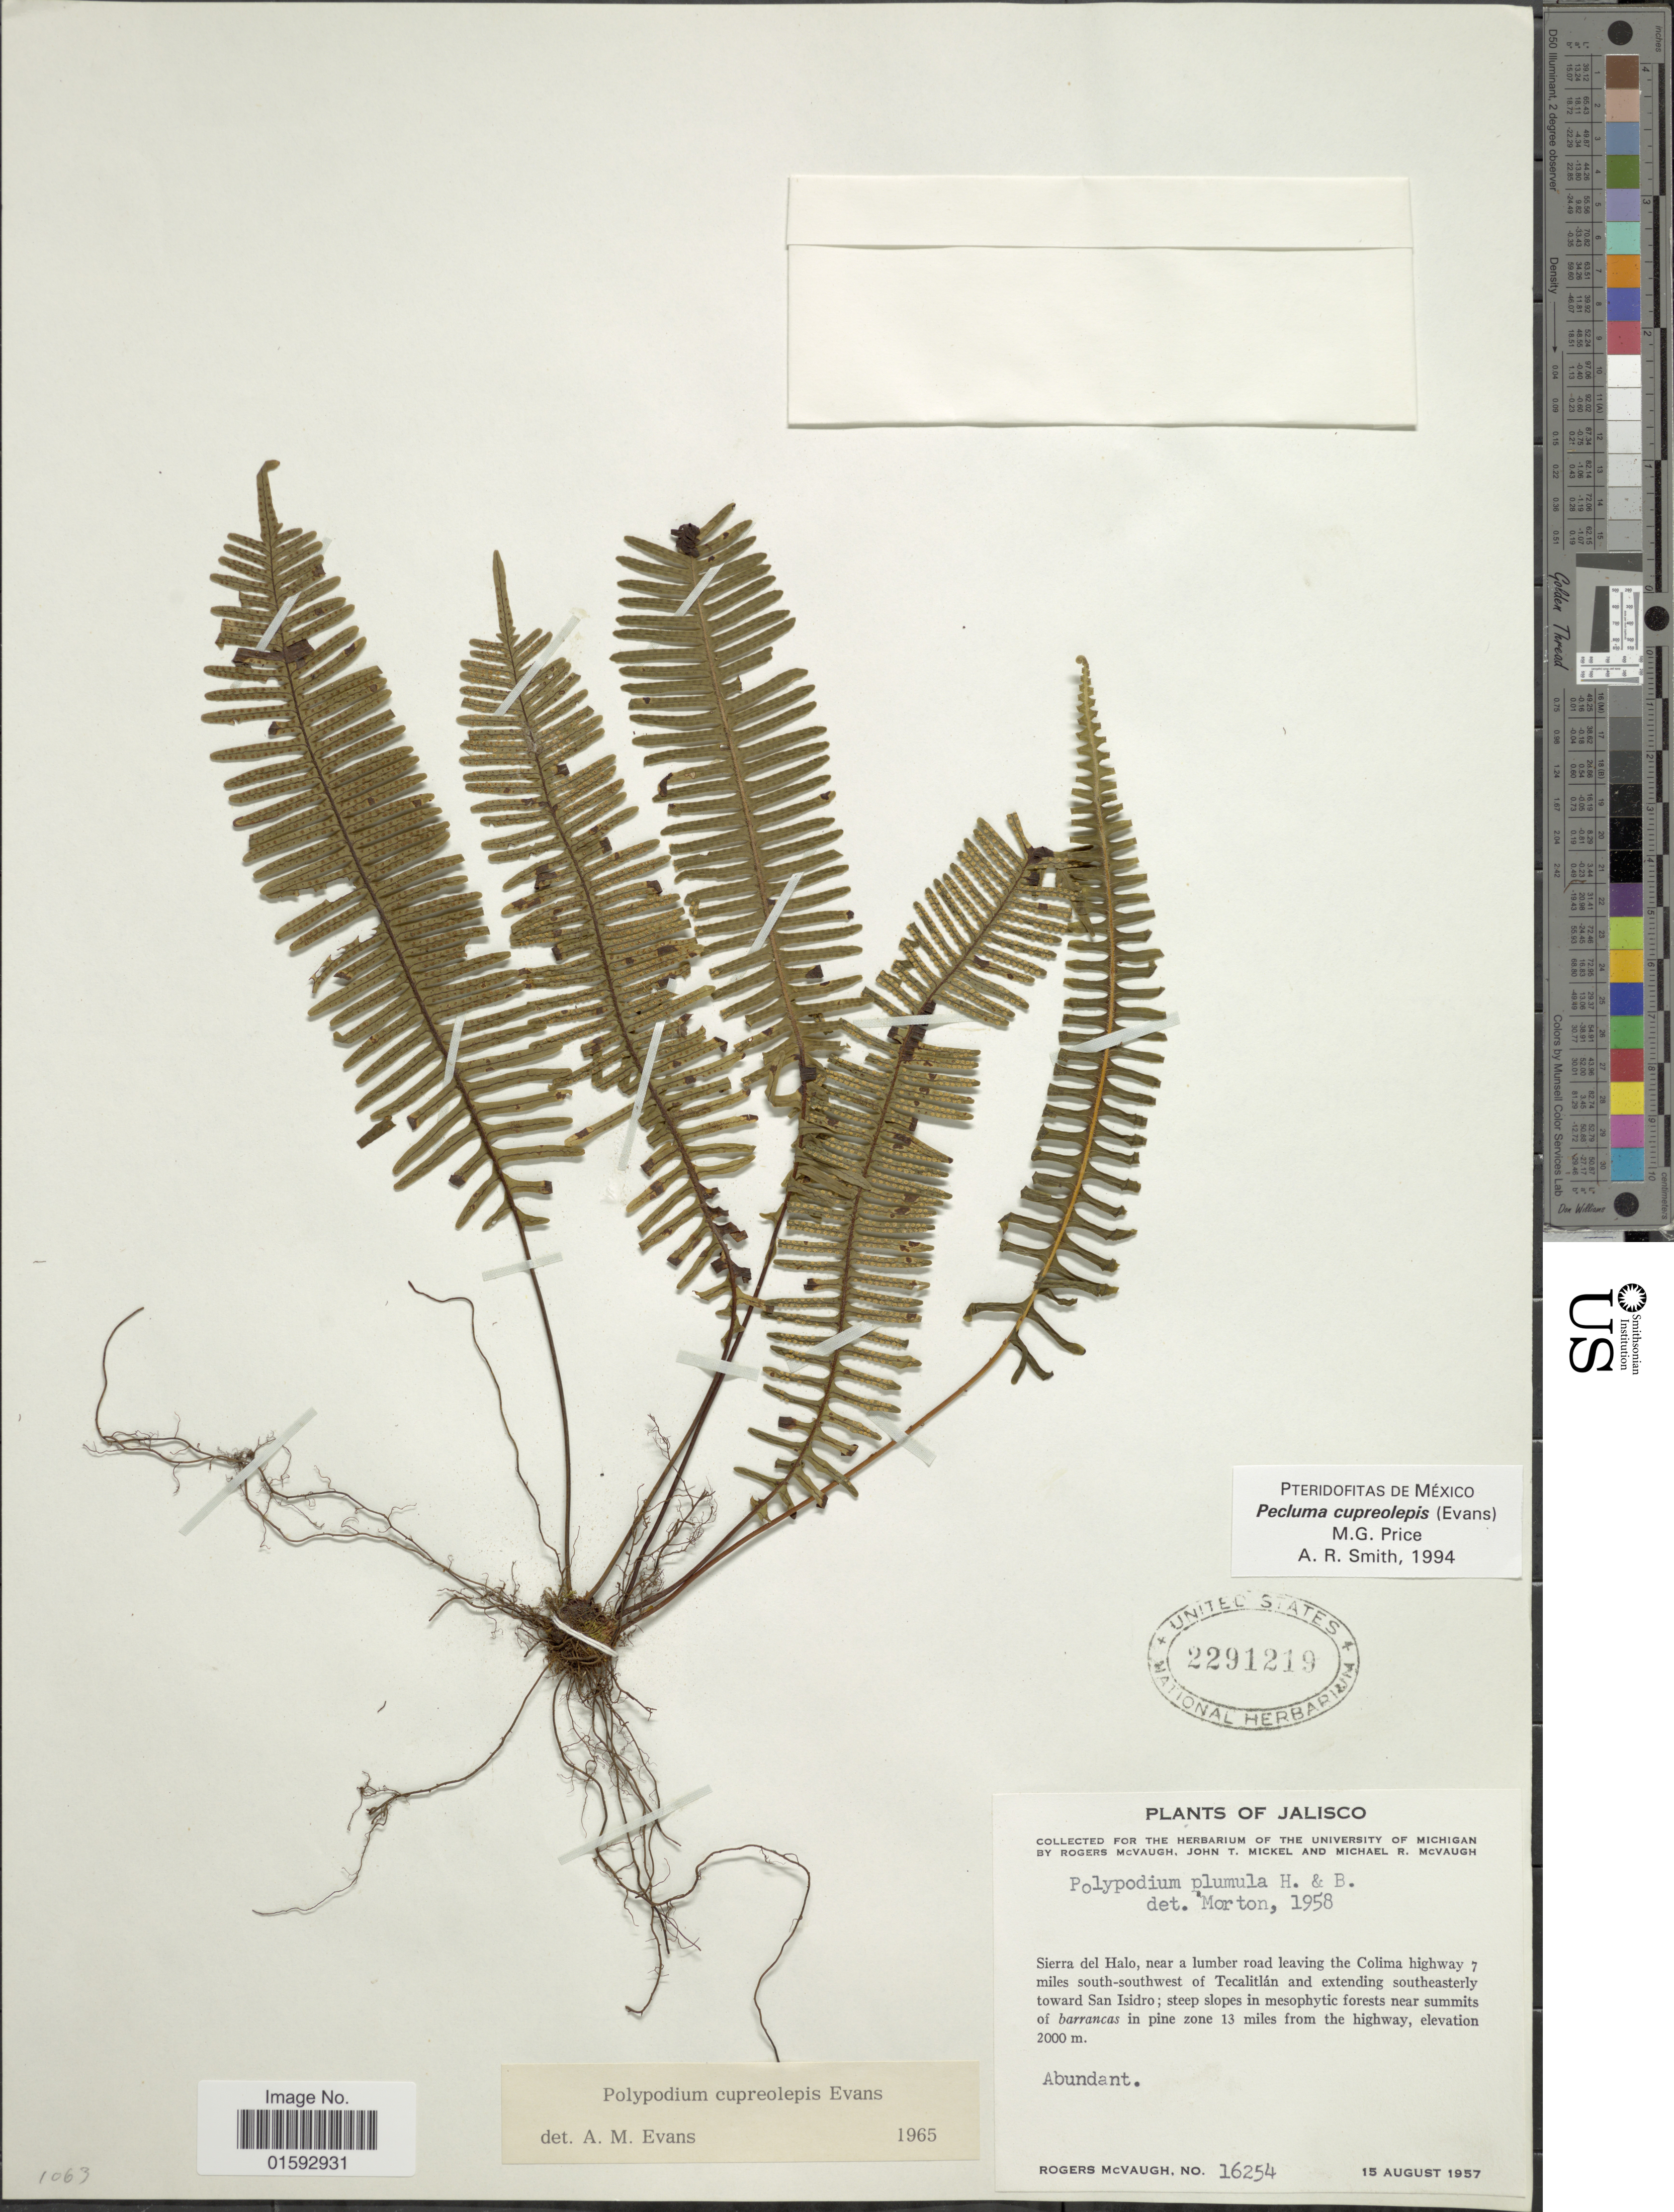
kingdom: Plantae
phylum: Tracheophyta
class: Polypodiopsida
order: Polypodiales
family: Polypodiaceae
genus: Pecluma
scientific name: Pecluma cupreolepis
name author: (A.M. Evans) M.G. Price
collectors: R. McVaugh, J. T. Mickel & M. R. McVaugh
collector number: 16254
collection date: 1957-08-15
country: Mexico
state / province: Jalisco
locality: Sierra del Halo, near a lumber road leaving the Colima highway 7 miles south south west of Tecalitlan and extending southeasterly toward San Isidro; steep slopes in mesophytic forest near summits of barrancas in pine zone 13 miles from the highway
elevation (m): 2000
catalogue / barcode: US 2291219